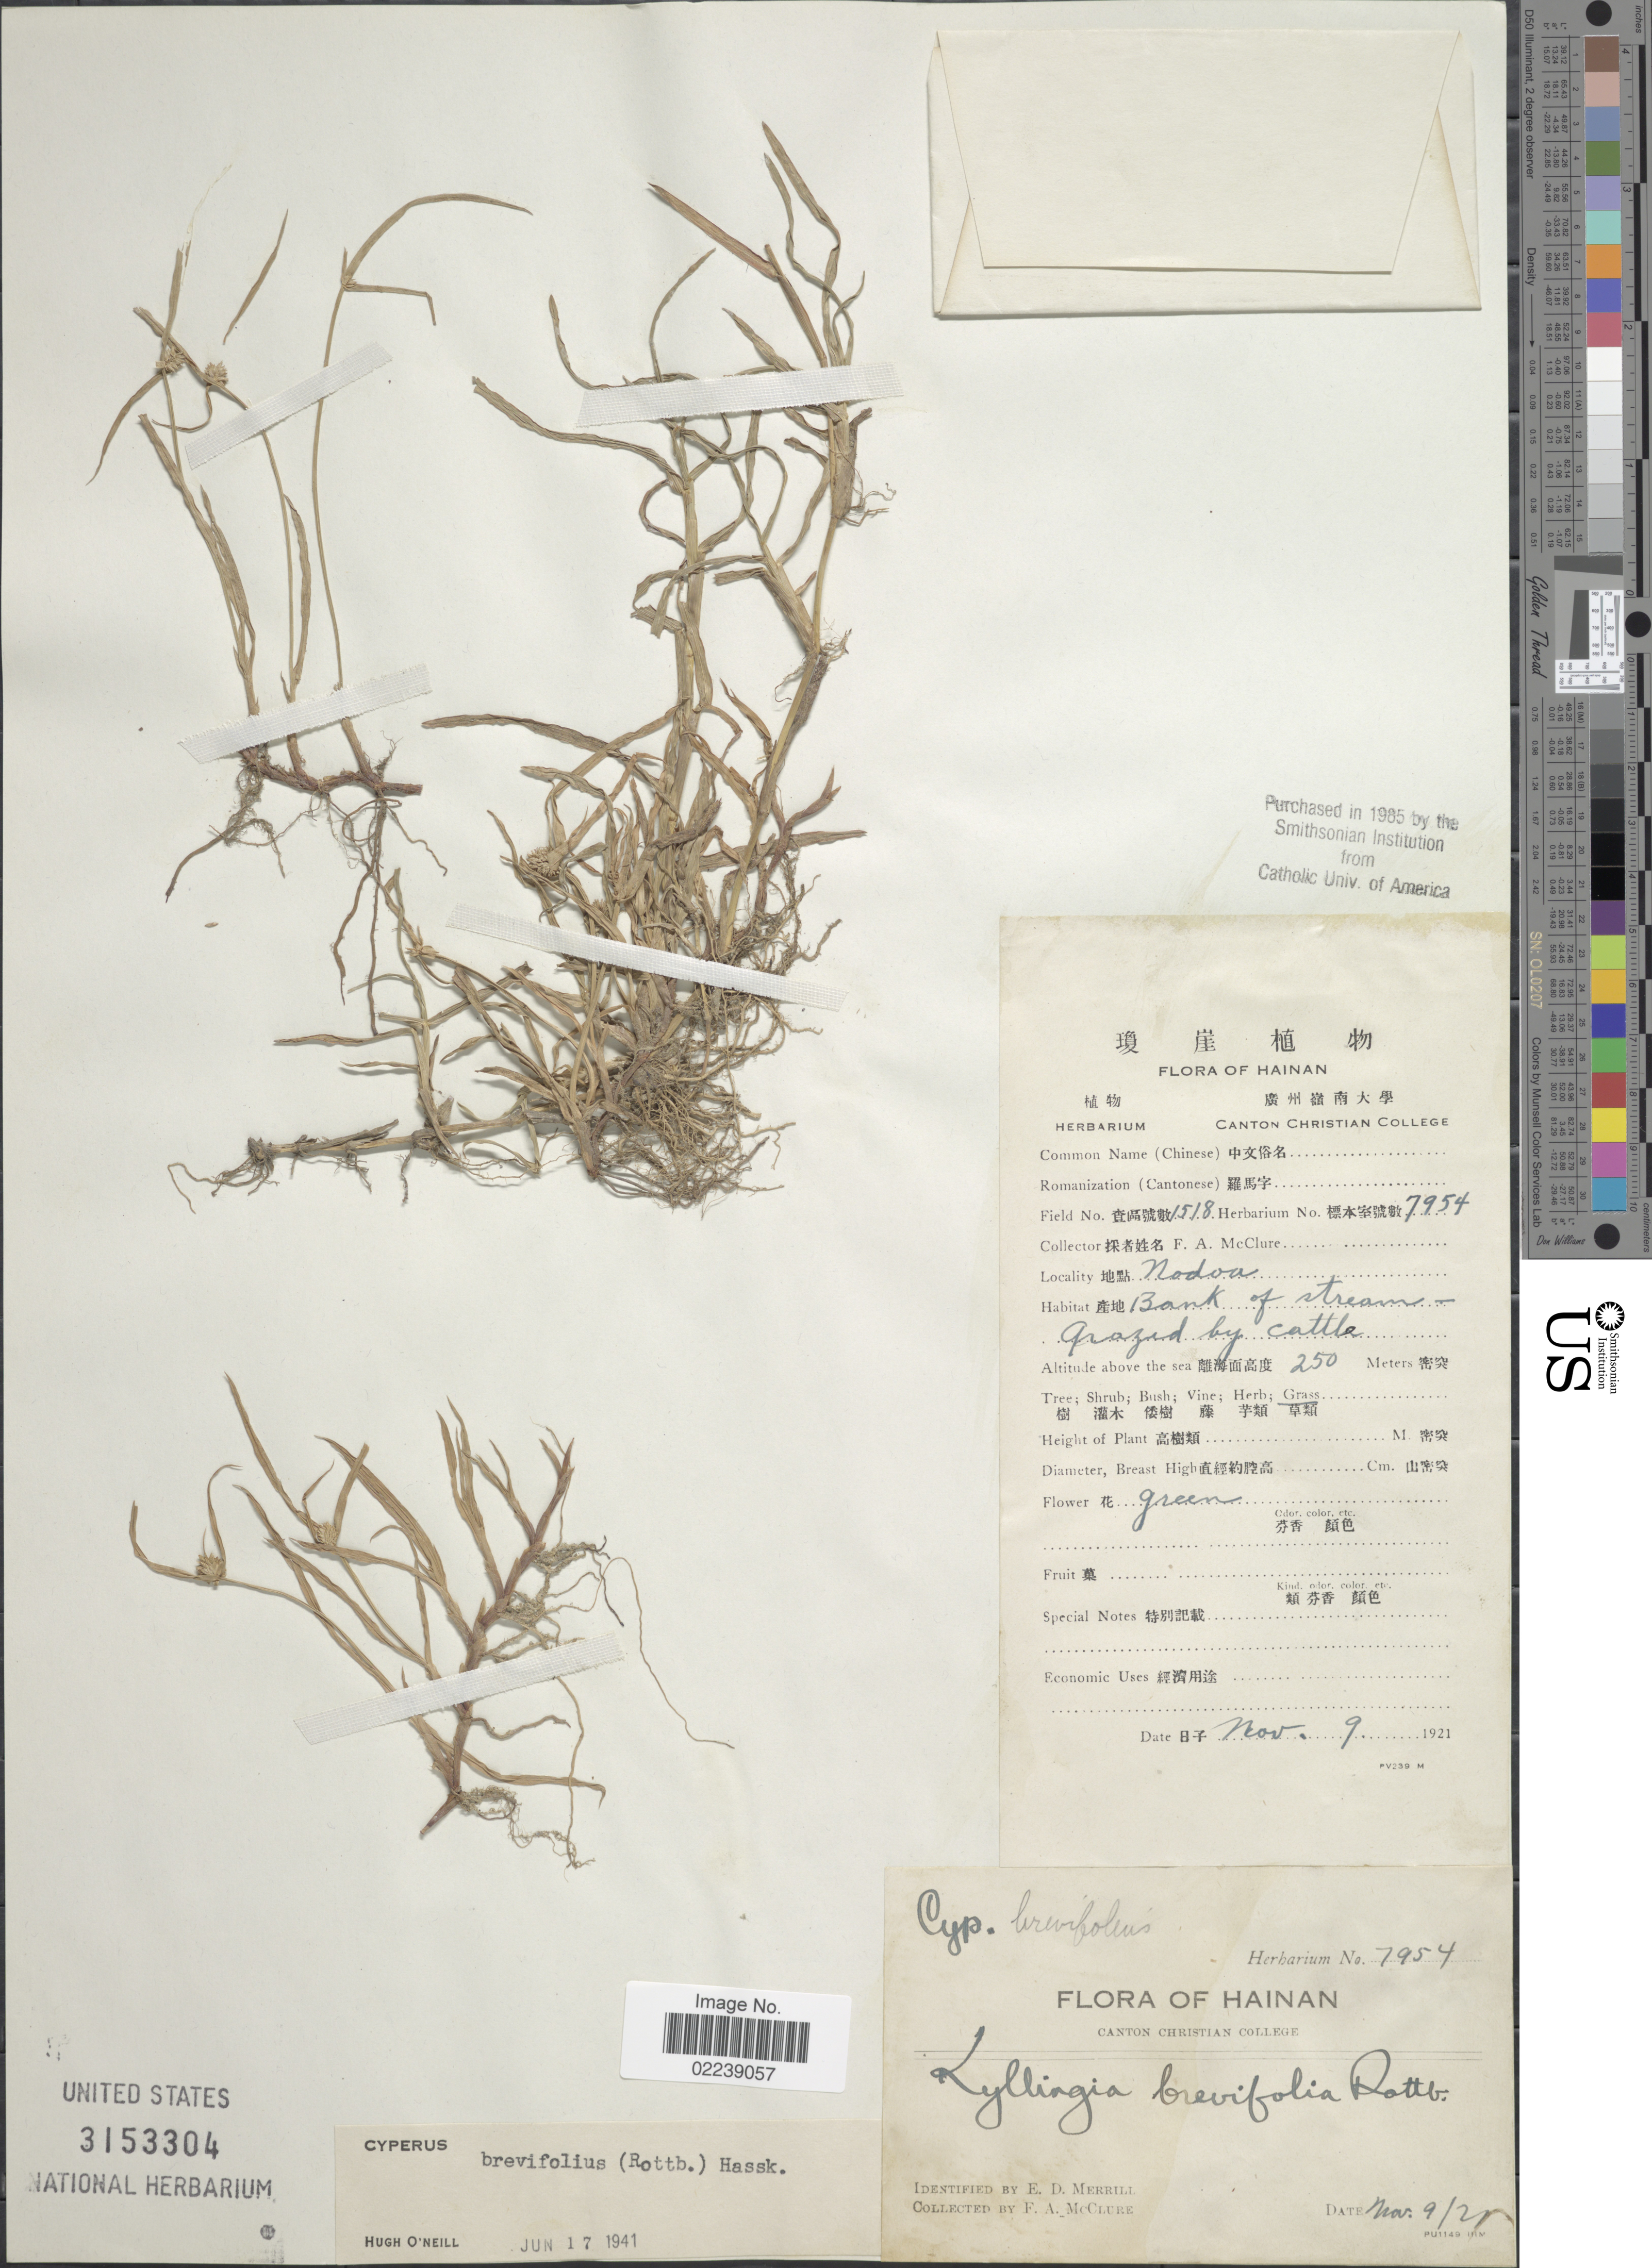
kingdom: Plantae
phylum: Tracheophyta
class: Liliopsida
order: Poales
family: Cyperaceae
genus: Cyperus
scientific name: Cyperus brevifolius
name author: (Rottb.) Hassk.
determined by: Strong, M. T., (US), Smithsonian Institution - National Museum of Natural History (UNITED STATES)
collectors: F. A. McClure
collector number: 7954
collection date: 1921-11-09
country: China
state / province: Hainan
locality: Nodoa, bank of stream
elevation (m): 250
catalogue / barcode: US 3153304